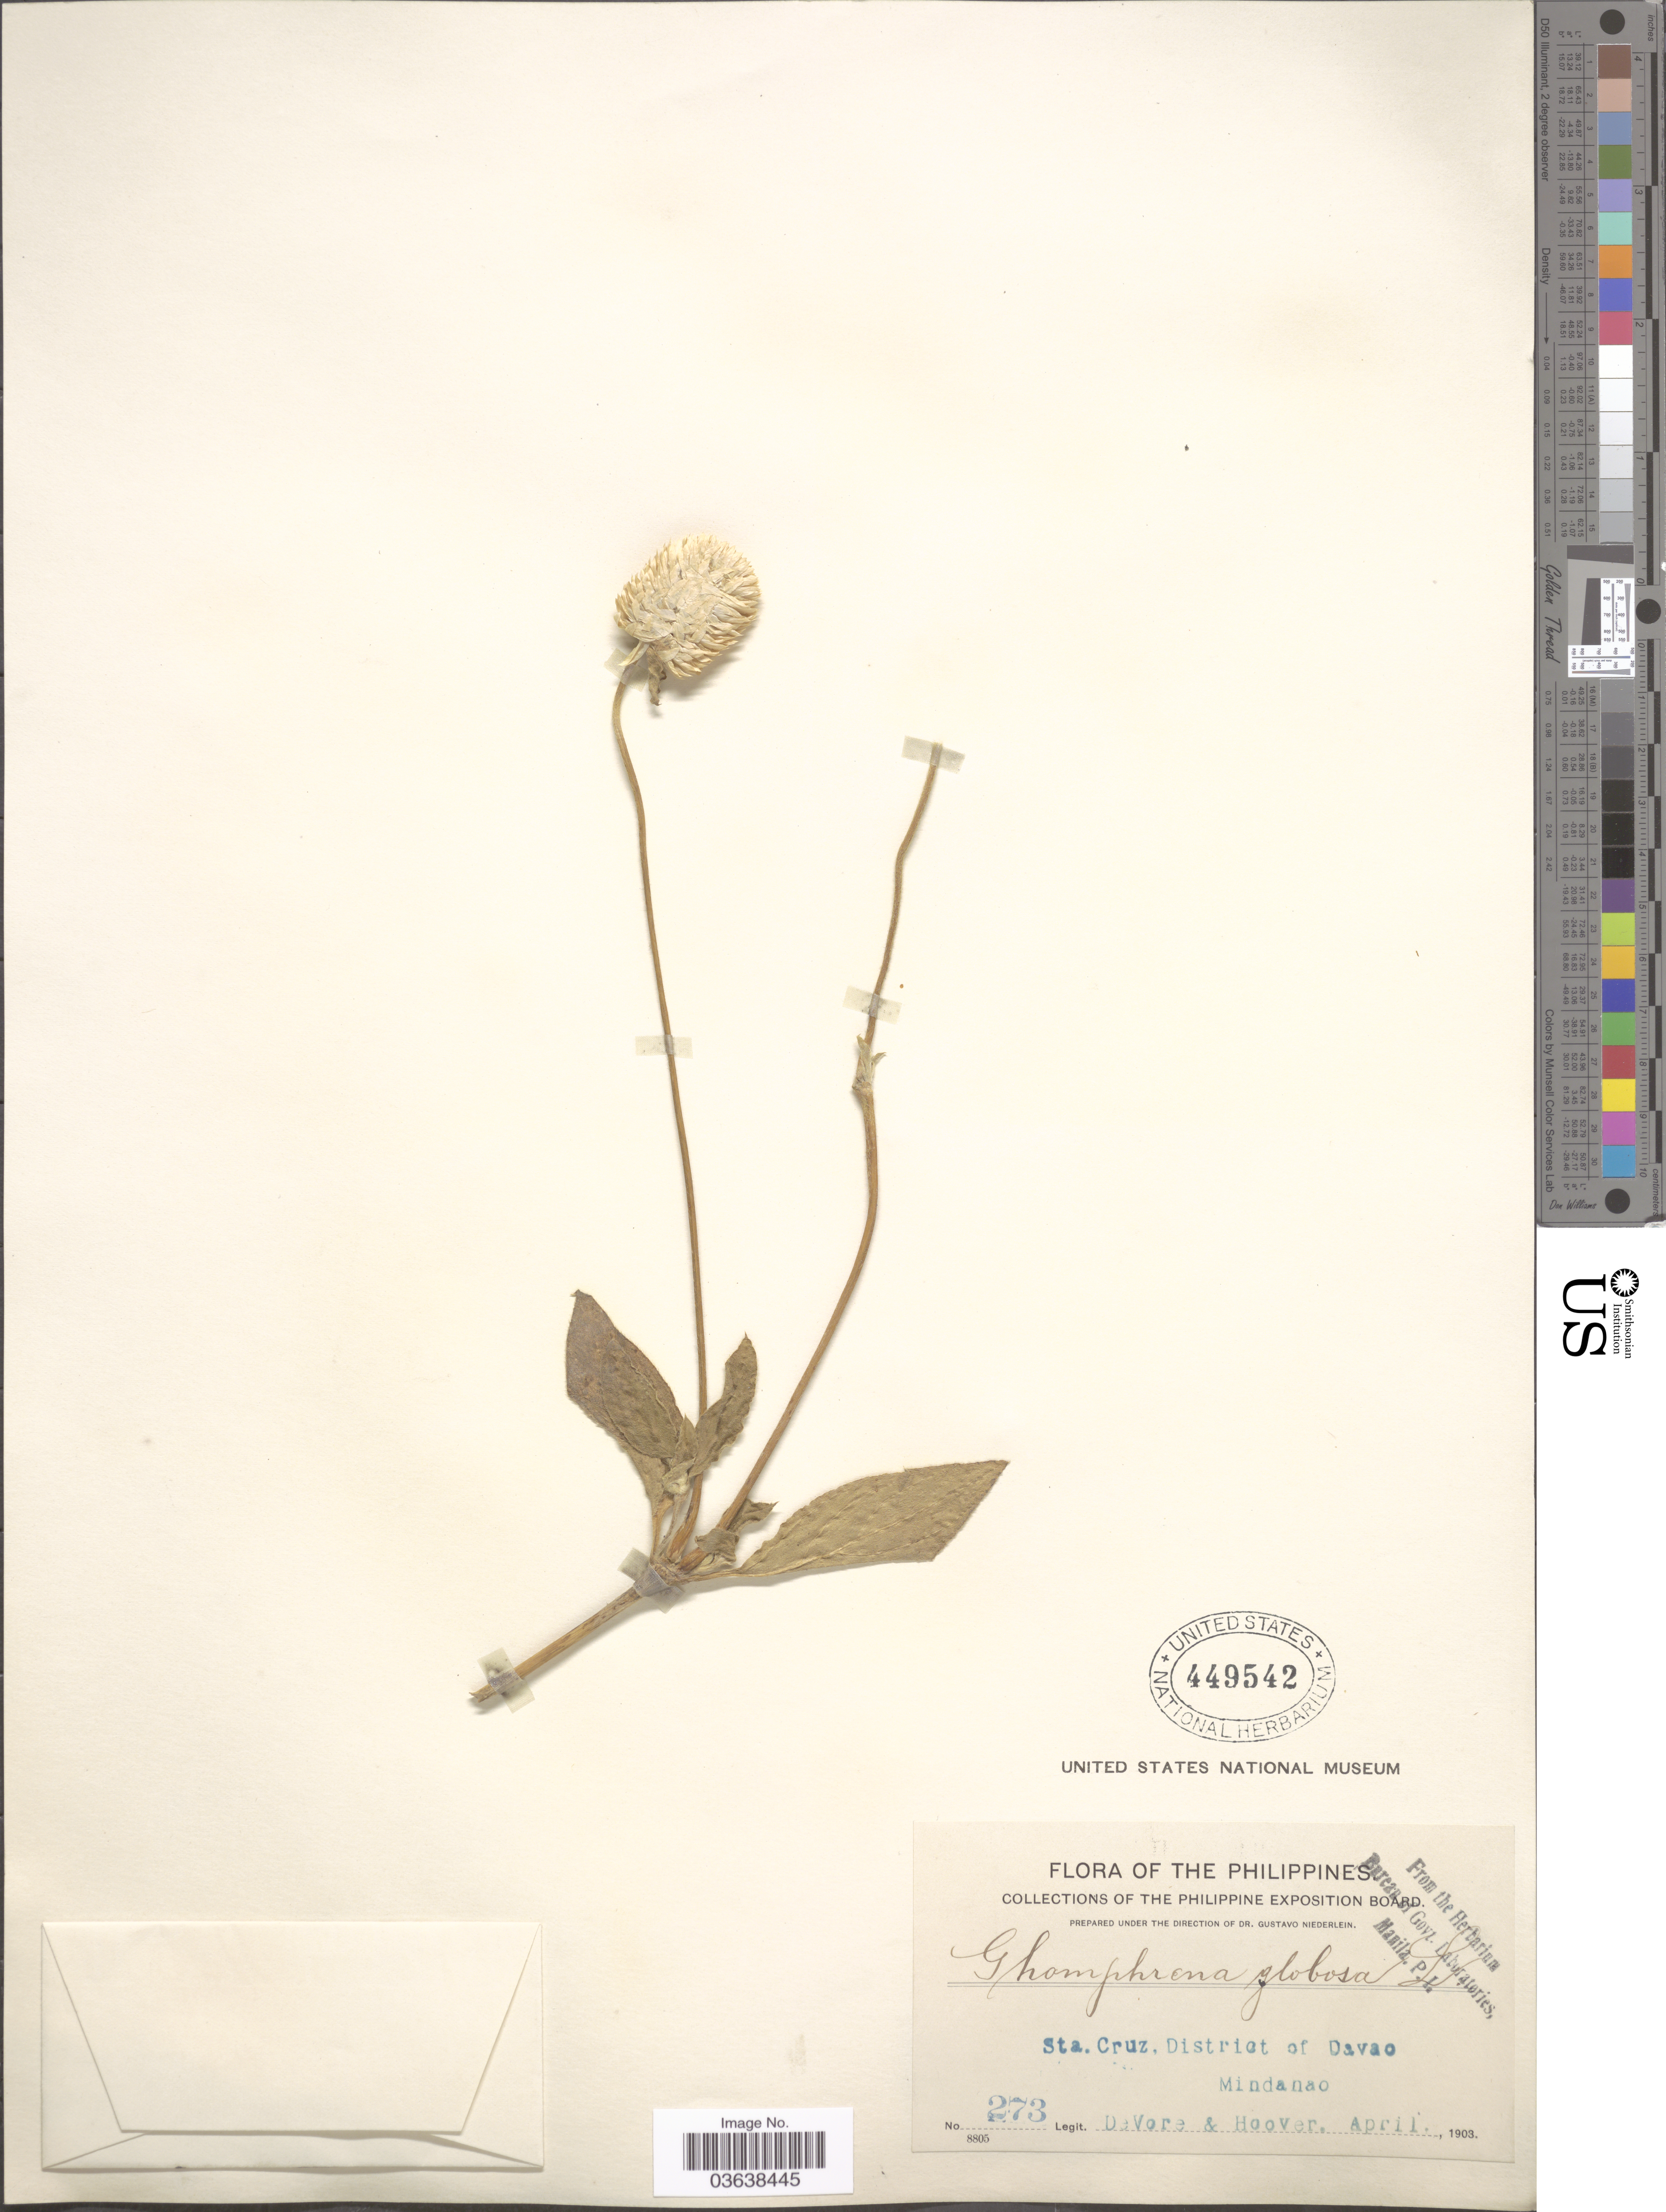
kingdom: Plantae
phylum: Tracheophyta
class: Magnoliopsida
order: Caryophyllales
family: Amaranthaceae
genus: Gomphrena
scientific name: Gomphrena globosa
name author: L.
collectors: B. F. DeVore & -- Hoover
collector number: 273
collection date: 1903-04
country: Philippines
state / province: Davao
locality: Sta. Cruz, District of Davao. Mindanao.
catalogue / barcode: US 449542